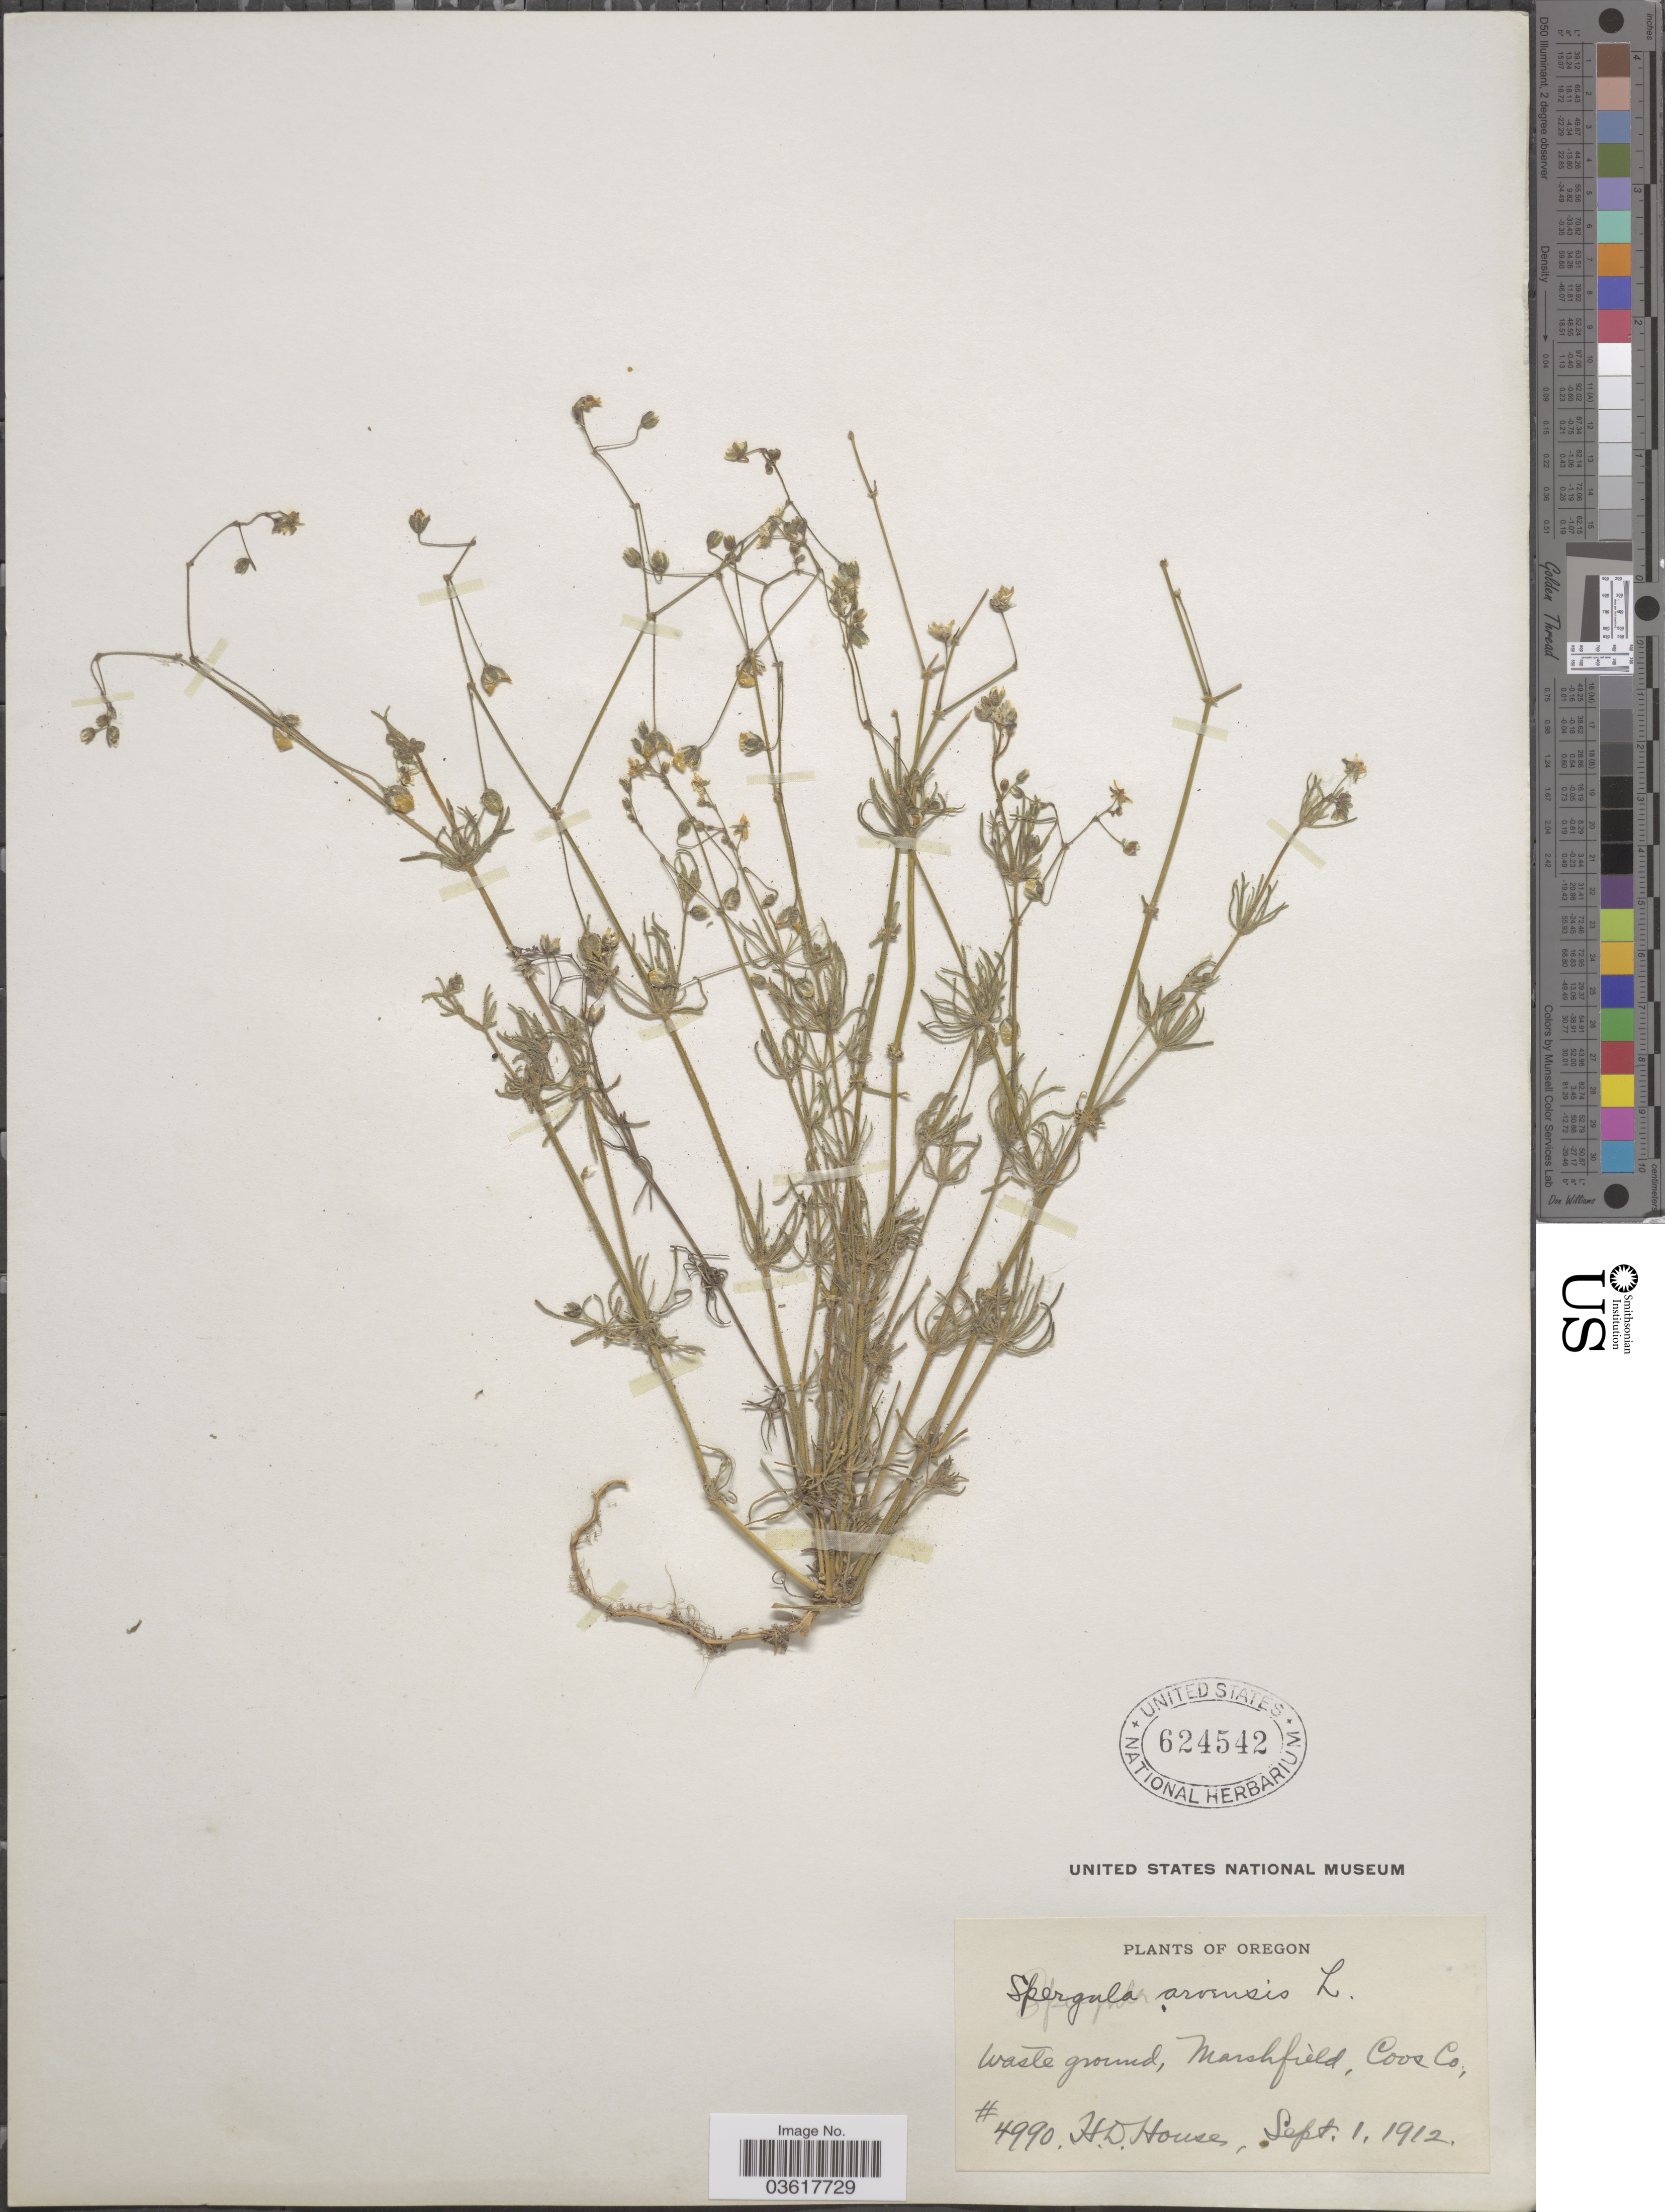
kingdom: Plantae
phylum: Tracheophyta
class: Magnoliopsida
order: Caryophyllales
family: Caryophyllaceae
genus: Spergula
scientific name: Spergula arvensis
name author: L.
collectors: H. D. House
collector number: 4990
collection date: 1912-09-01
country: United States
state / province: Oregon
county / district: Coos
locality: Waste ground, Marshfield, Coos Co.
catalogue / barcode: US 624542